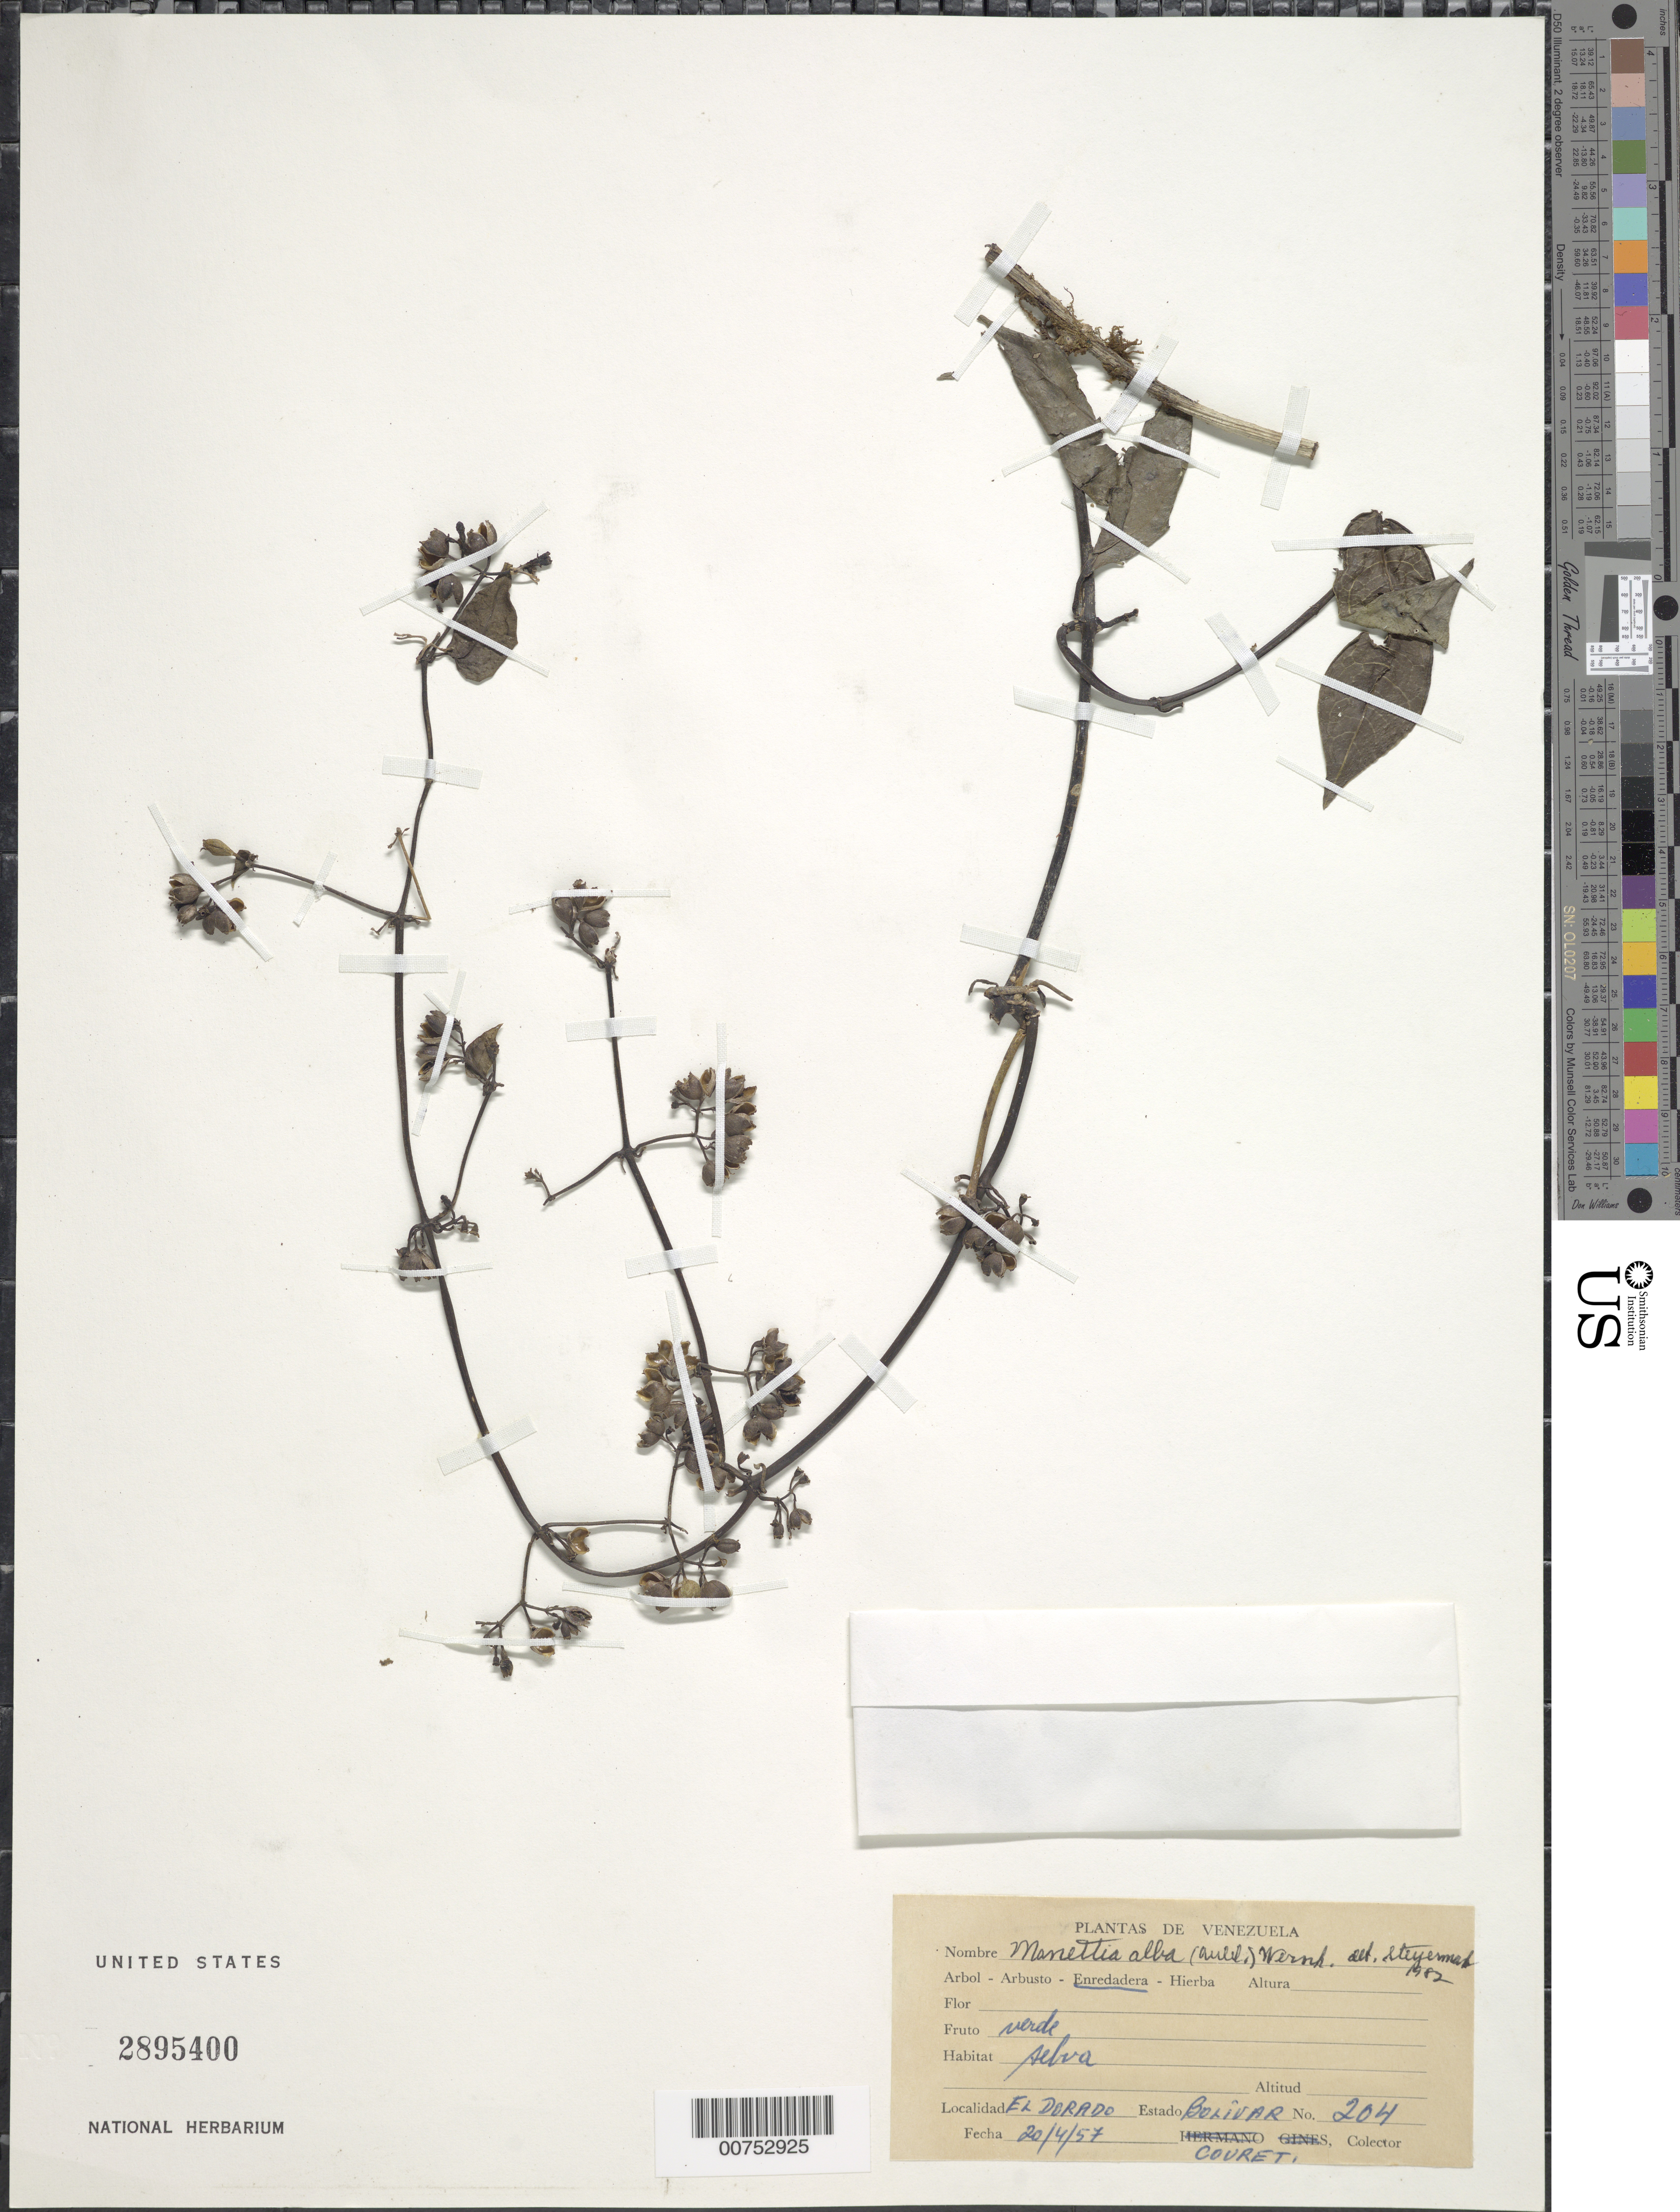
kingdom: Plantae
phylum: Tracheophyta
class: Magnoliopsida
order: Gentianales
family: Rubiaceae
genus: Manettia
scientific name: Manettia alba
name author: (Aubl.) Wernham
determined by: Steyermark, Julian A., (VEN)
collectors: -. Couret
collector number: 204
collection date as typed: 20-Apr-57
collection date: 1957-04-20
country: Venezuela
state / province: Bolívar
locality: El Dorado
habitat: Selva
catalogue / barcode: US 2895400